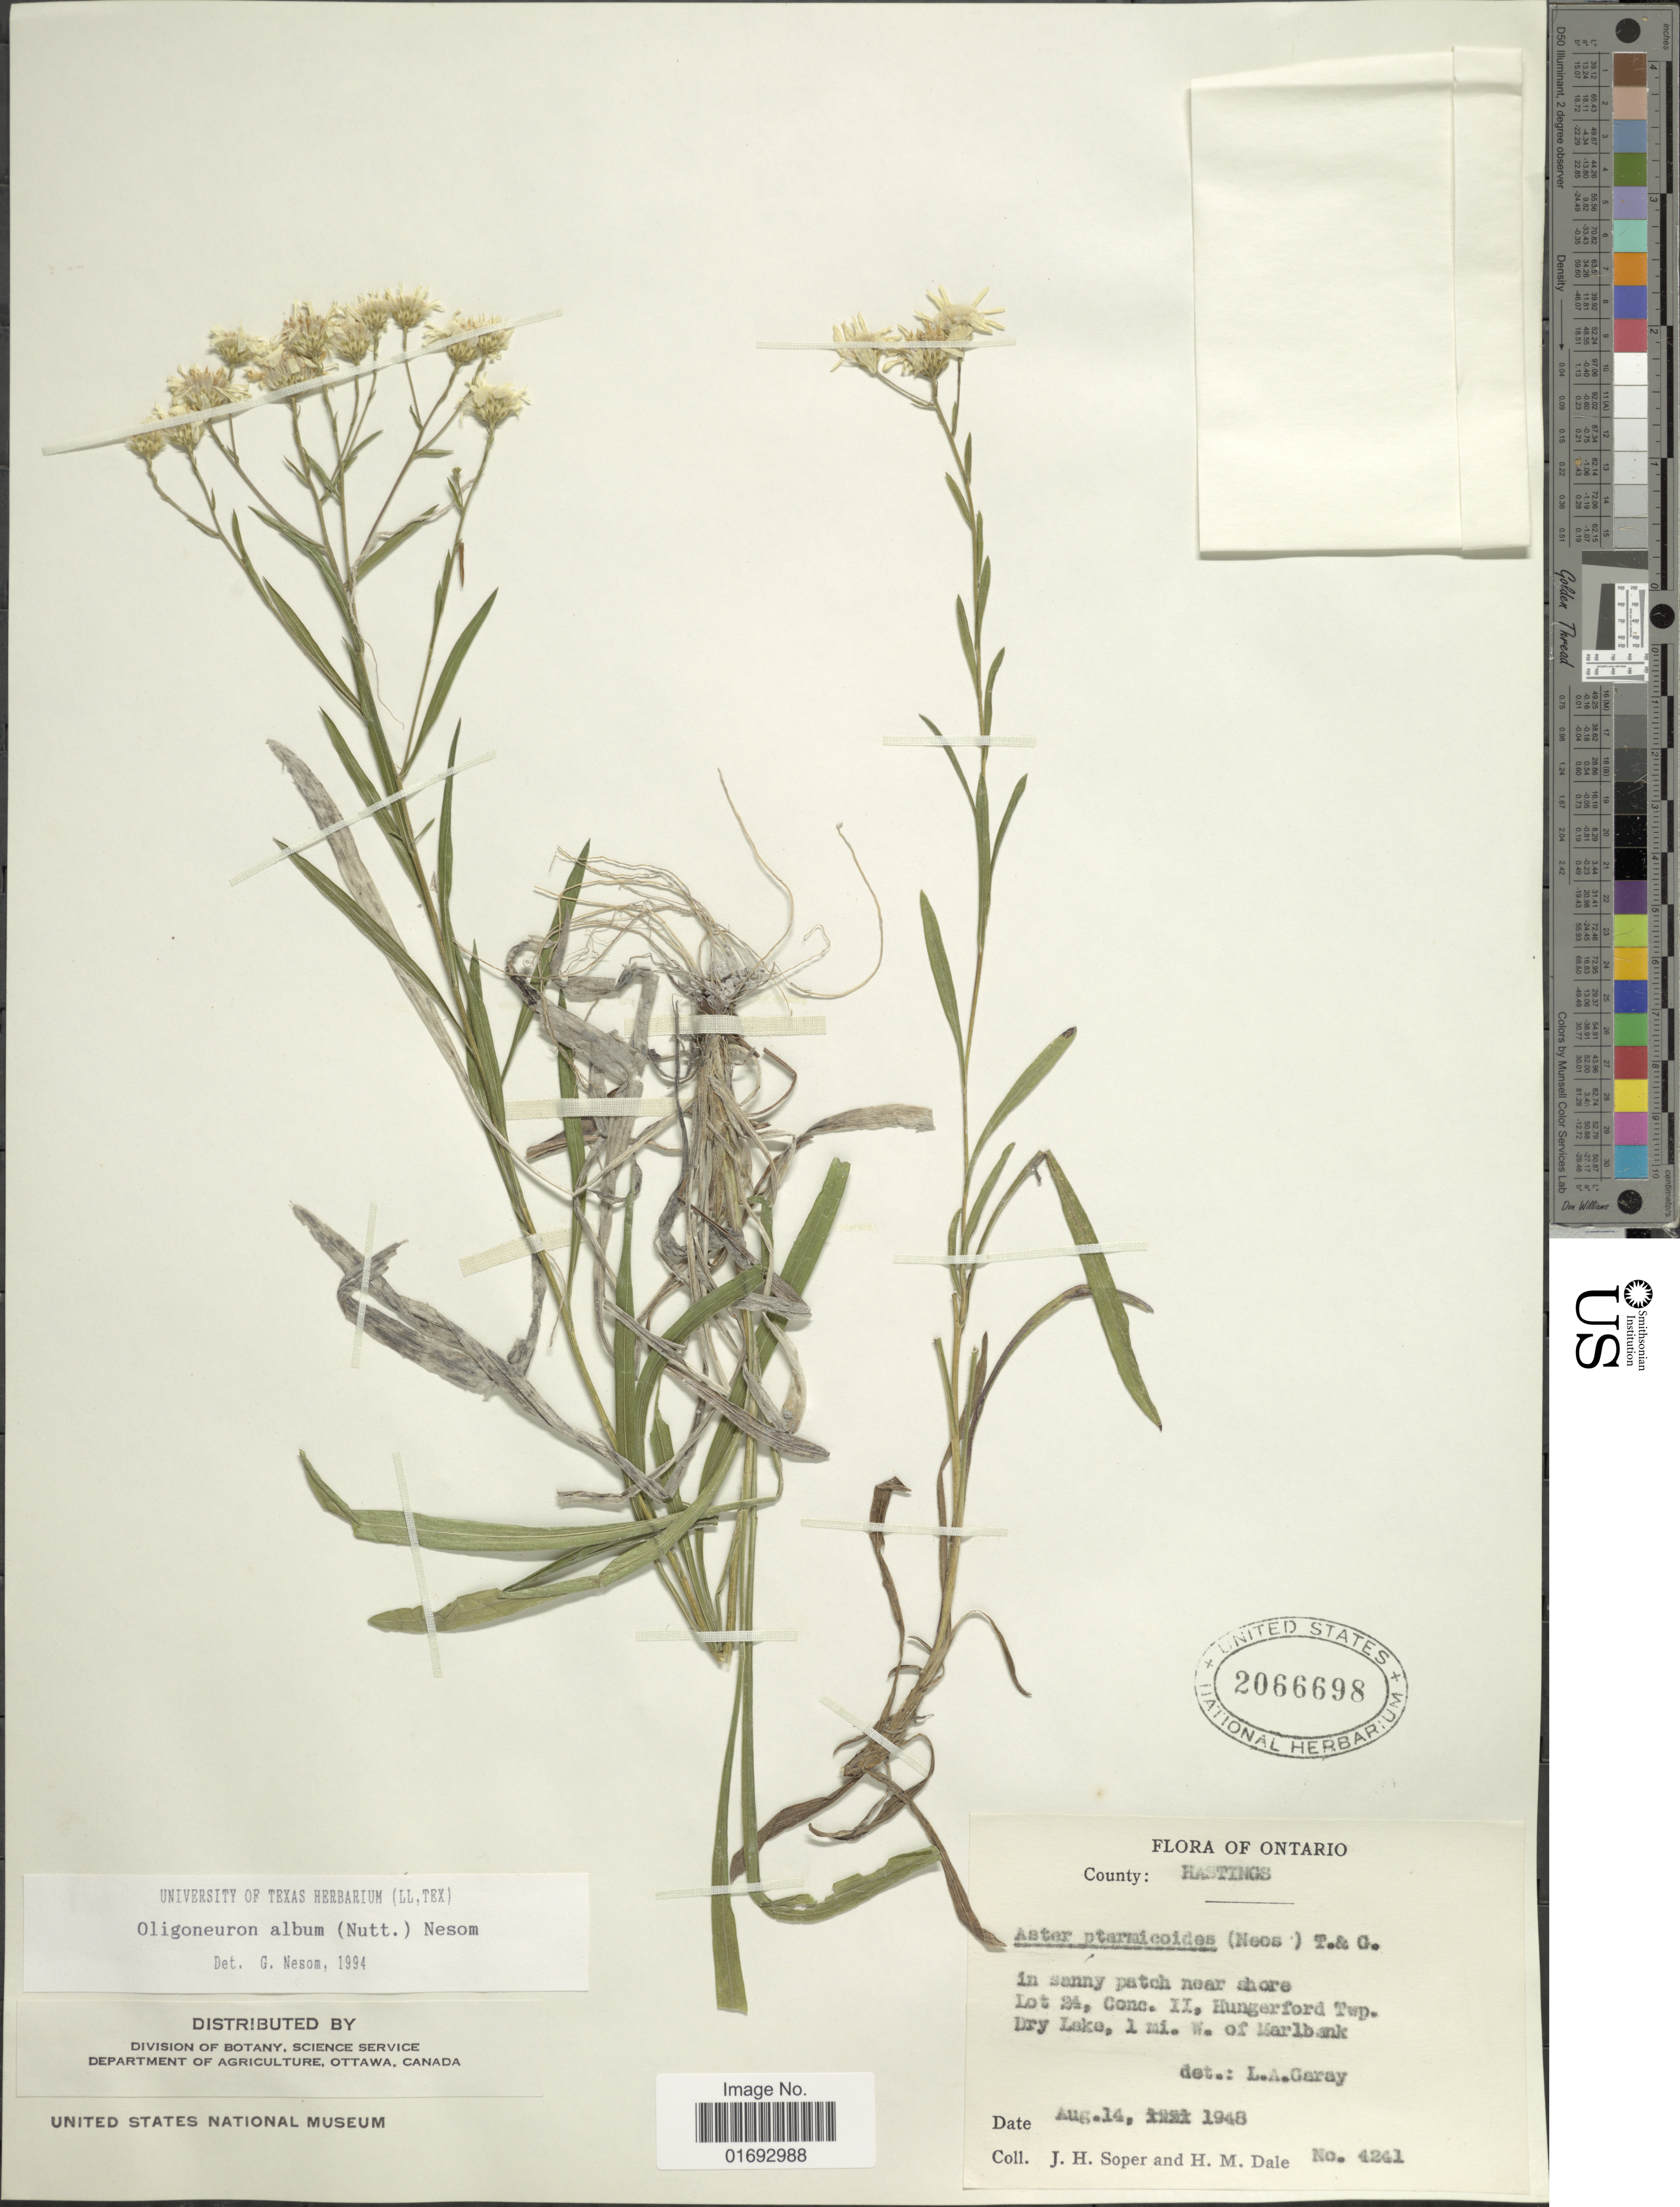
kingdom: Plantae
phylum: Tracheophyta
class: Magnoliopsida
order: Asterales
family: Asteraceae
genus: Oligoneuron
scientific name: Oligoneuron album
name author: (Nutt.) G.L. Nesom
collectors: J. H. Soper & H. M. Dale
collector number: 4241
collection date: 1948-08-14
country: Canada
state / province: Ontario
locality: County Hastings. In sunny patch near shore Lot 24 Conc. II, Hungerford Twp, Dry Lake, 1 mi. W. of Marlbank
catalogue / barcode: US 2066698